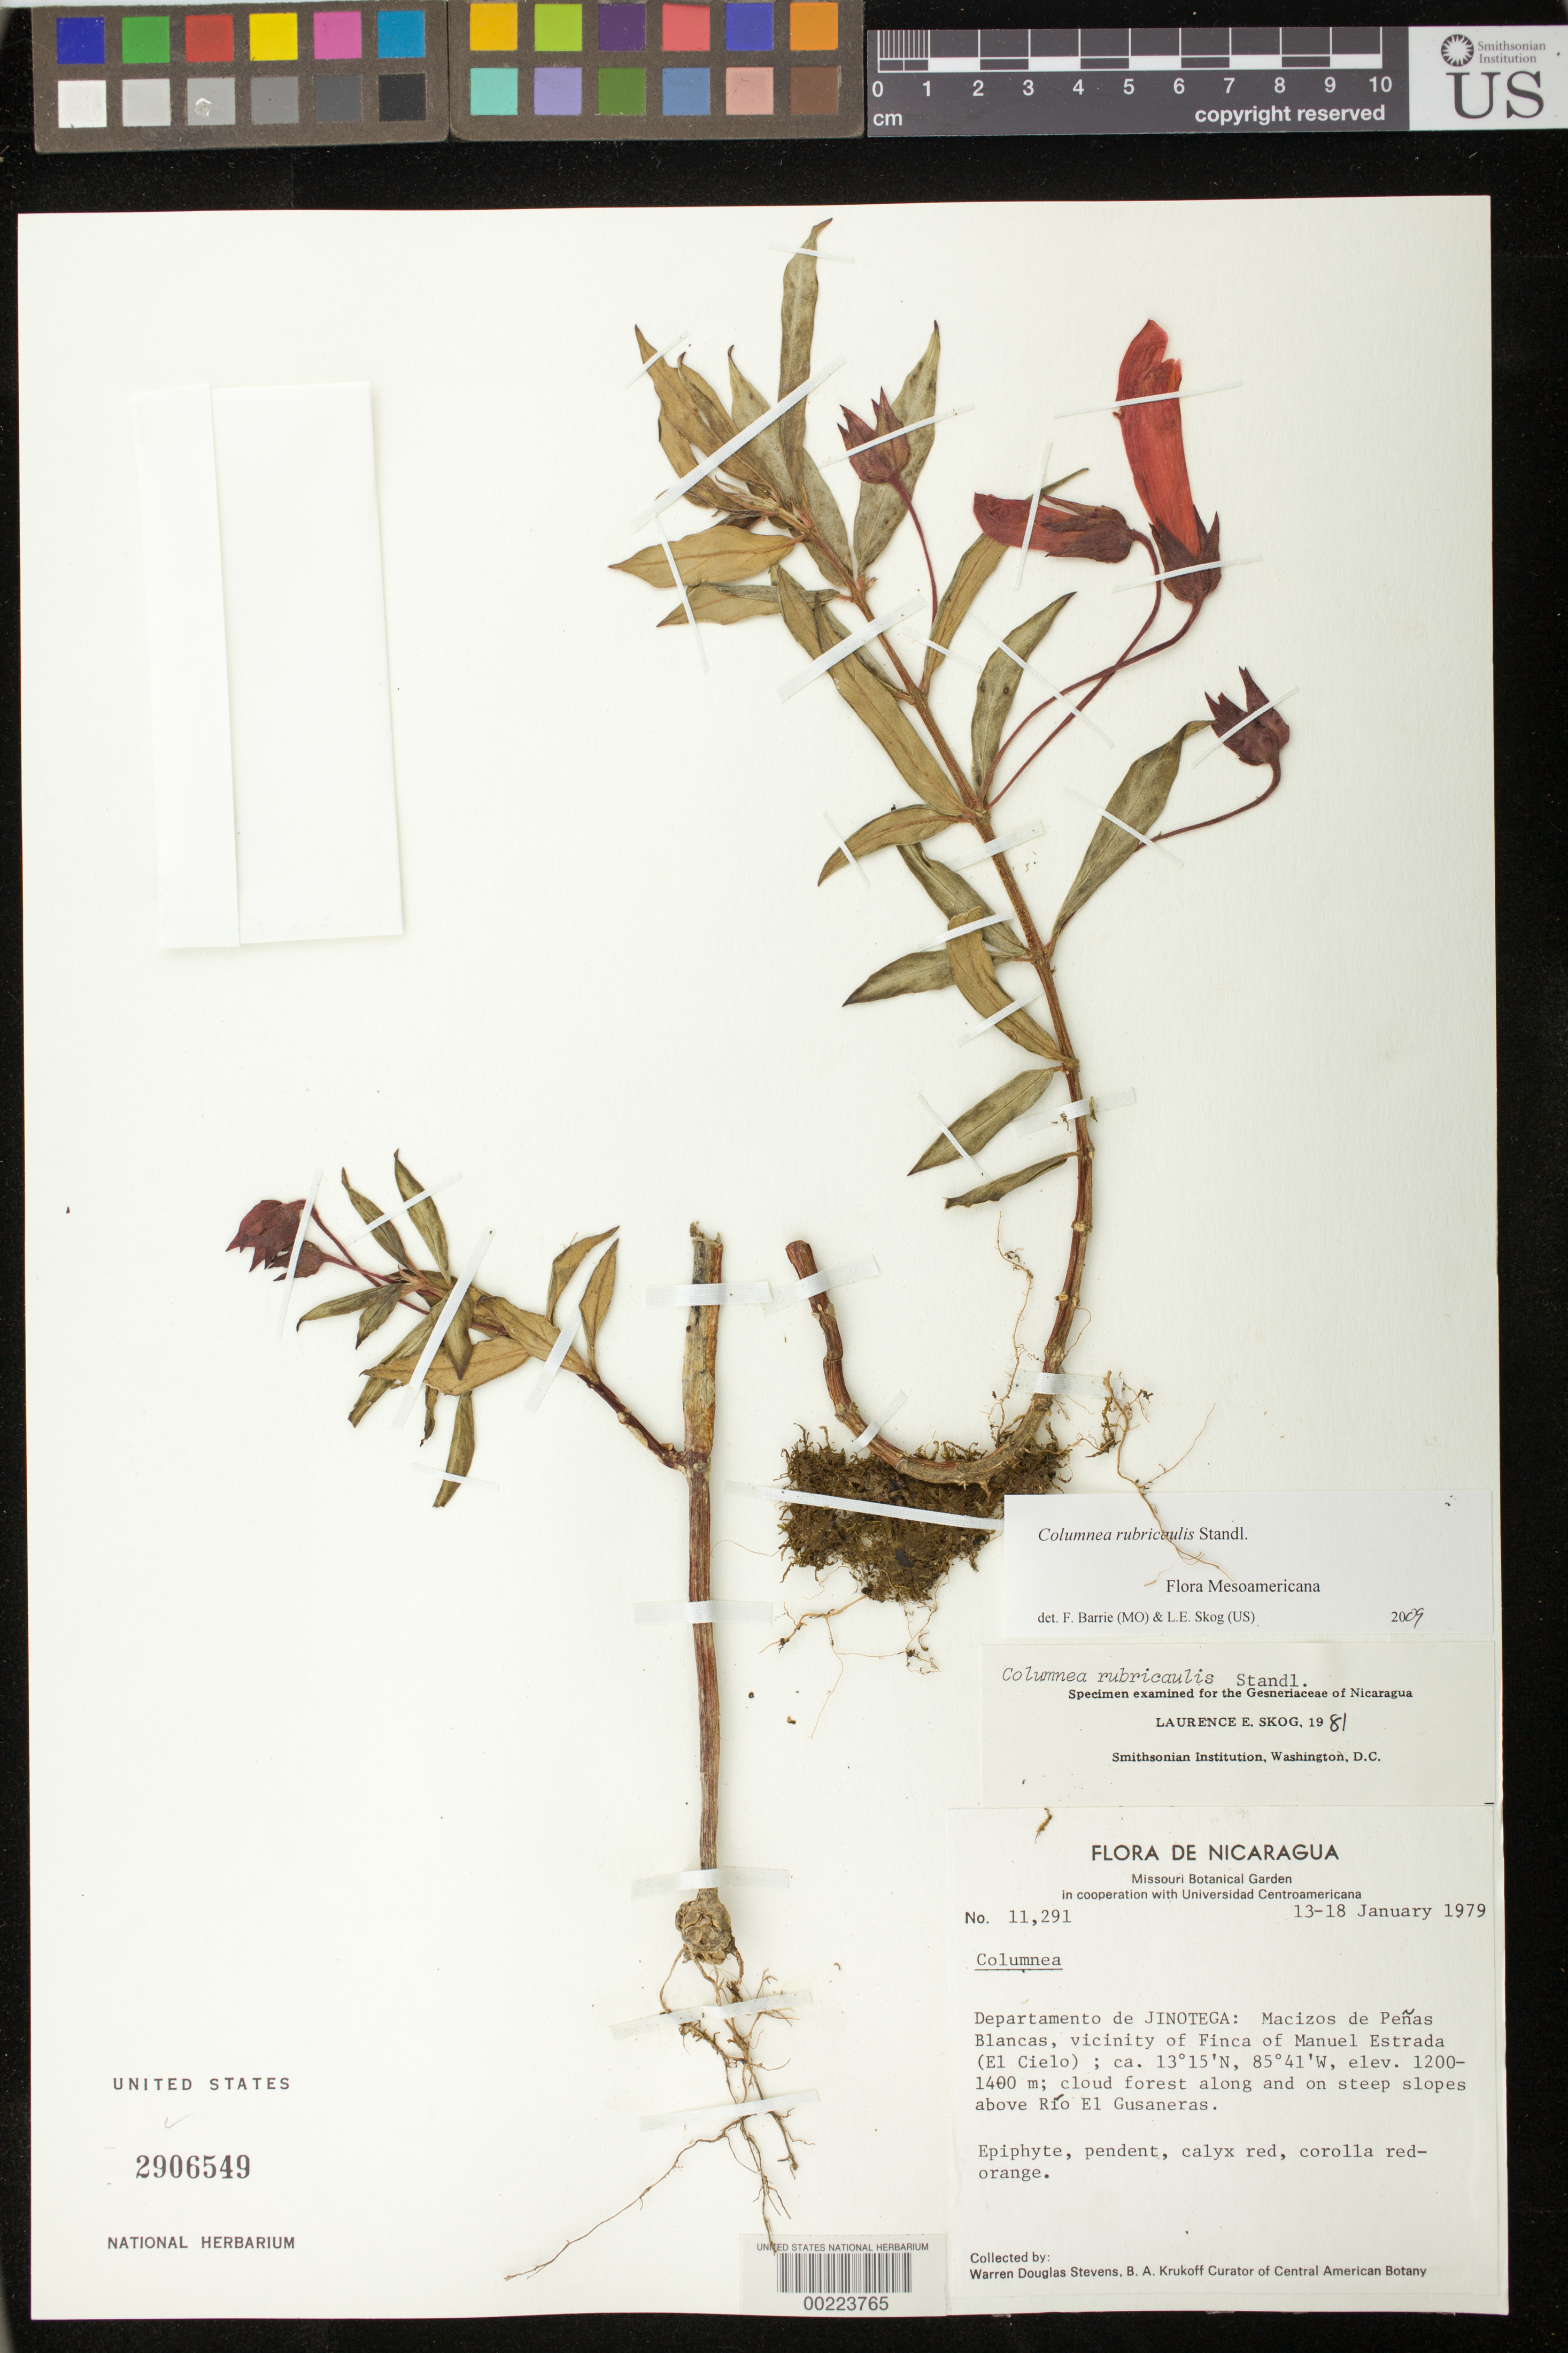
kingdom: Plantae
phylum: Tracheophyta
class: Magnoliopsida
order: Lamiales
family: Gesneriaceae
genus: Columnea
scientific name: Columnea rubricaulis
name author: Standl.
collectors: W. D. Stevens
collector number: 11291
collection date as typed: Jan 1979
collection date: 1979-01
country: Nicaragua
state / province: Jinotega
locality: Macizos de Menas Blancas, vicinity of Finca Manuel Estrada, above Rio el Gusaneras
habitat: Cloud forest along and on steep slopes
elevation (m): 1200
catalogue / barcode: US 2906549